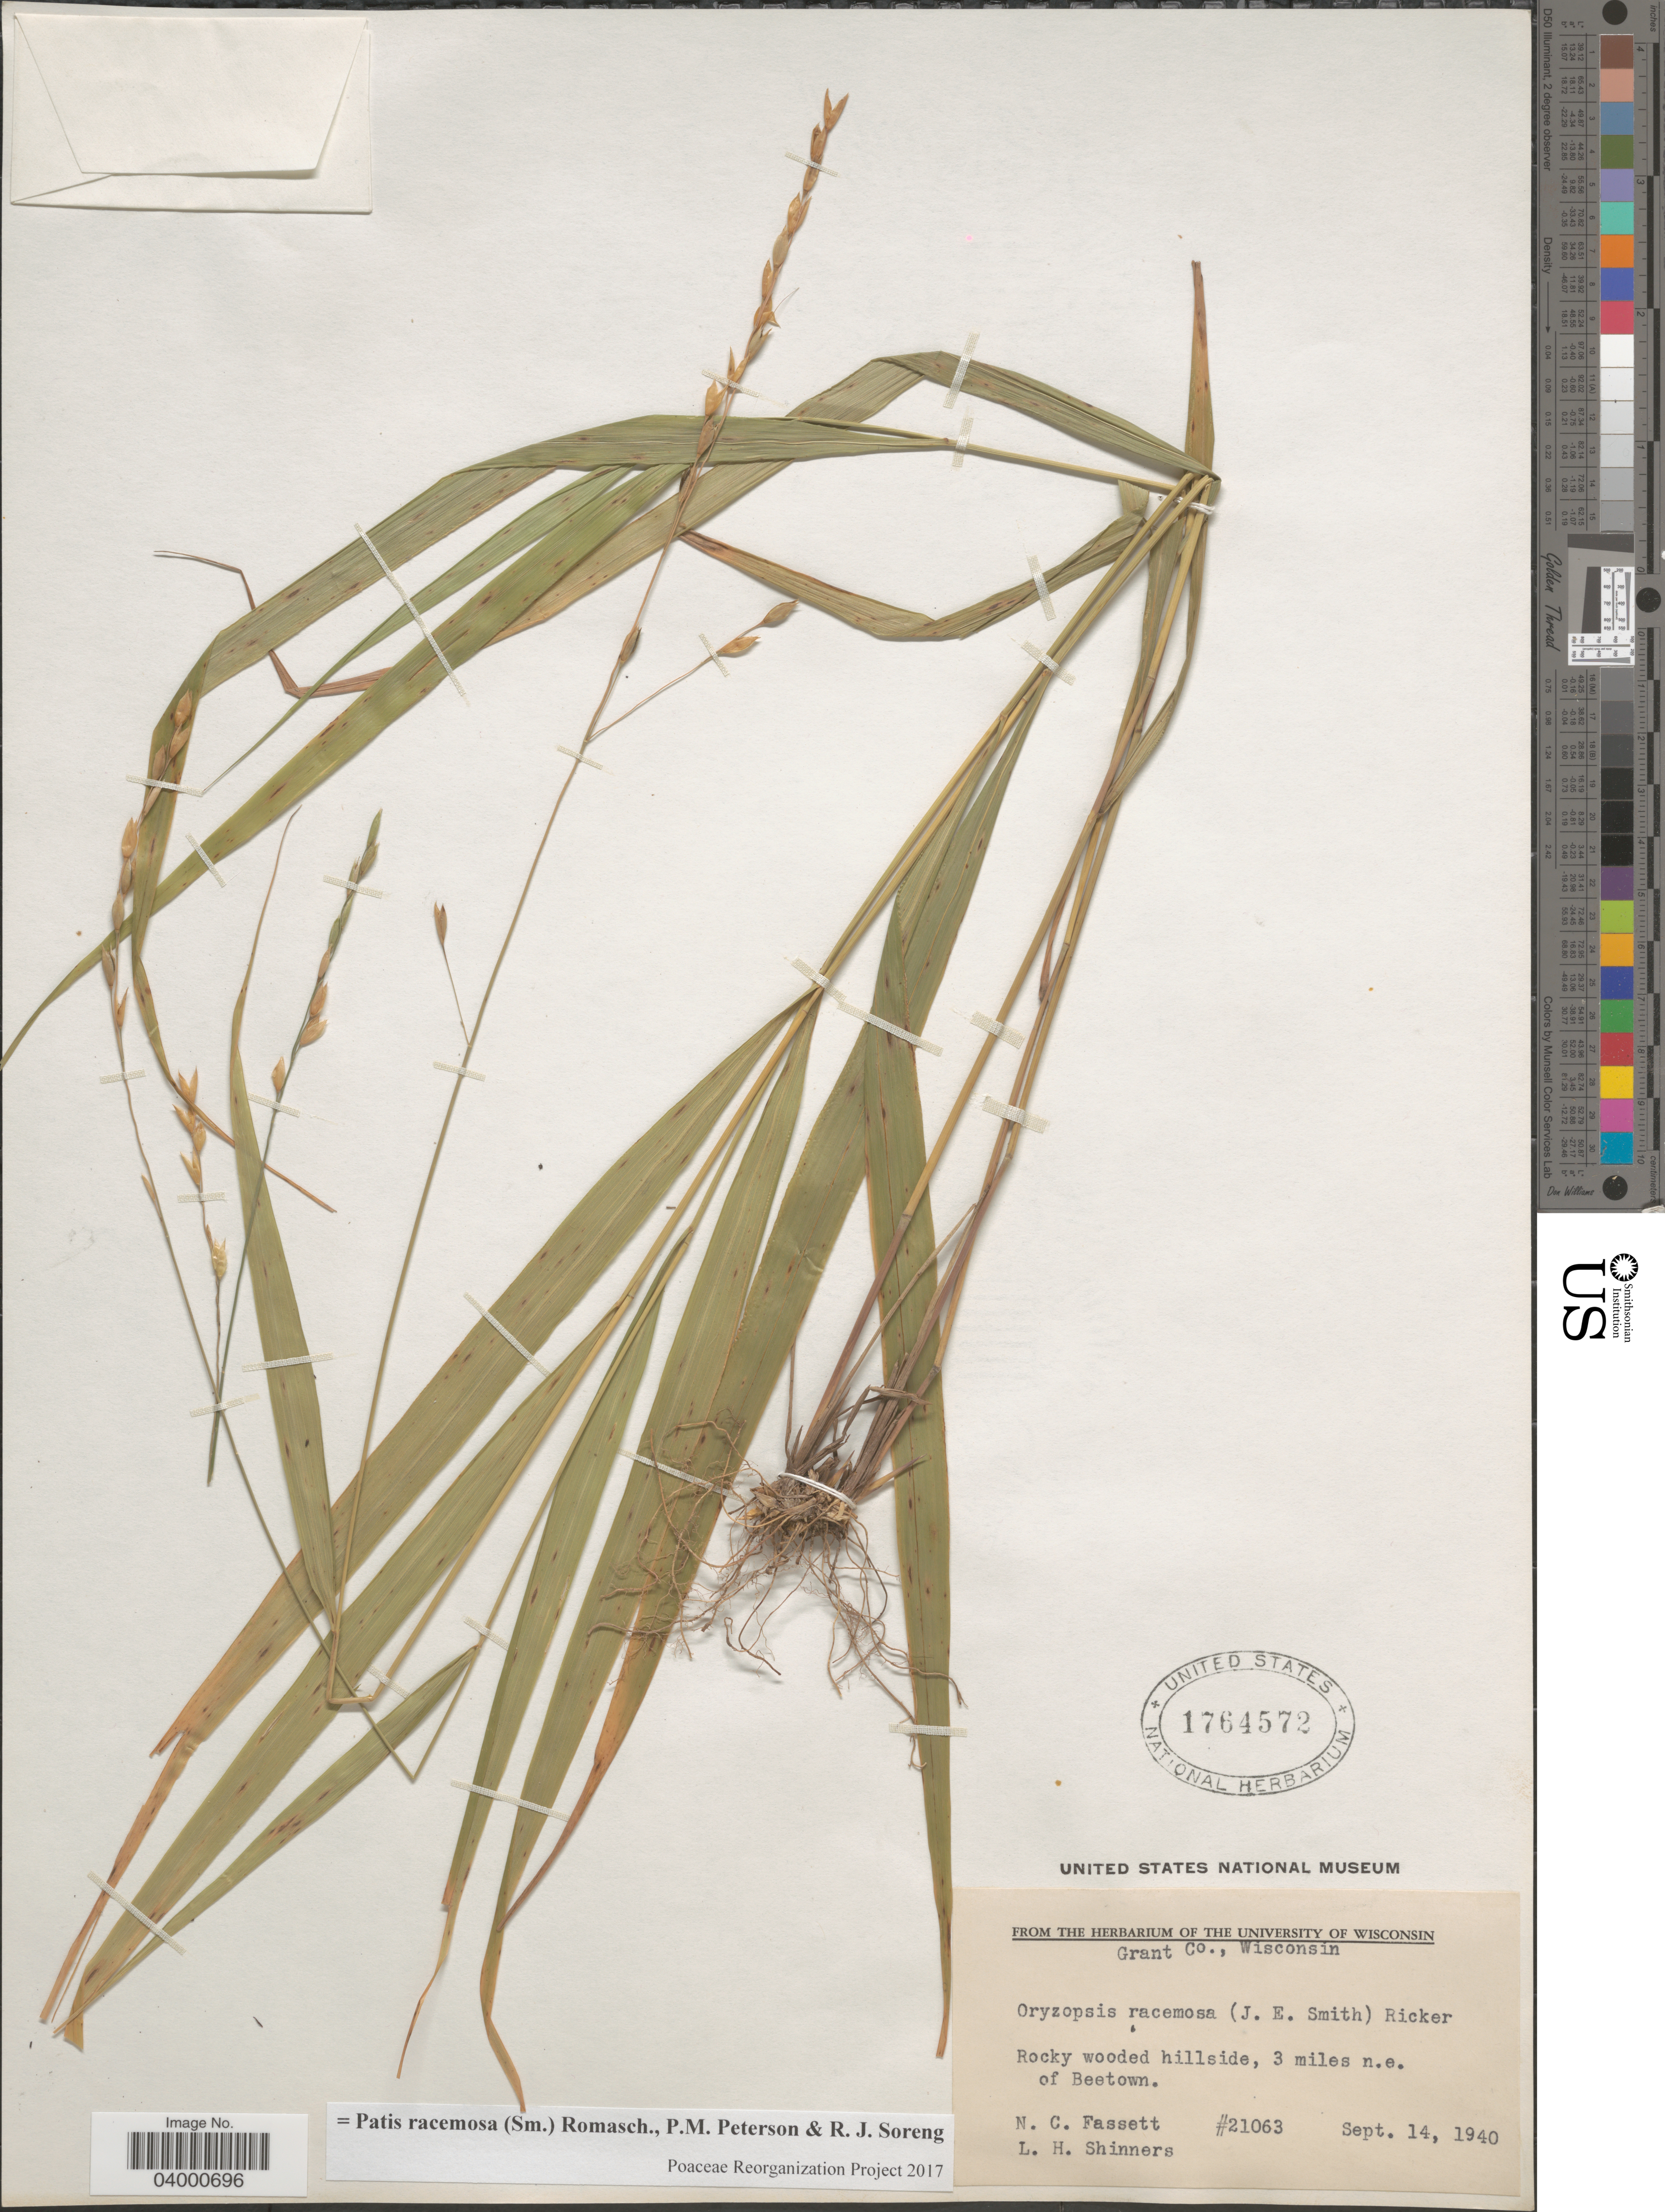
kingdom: Plantae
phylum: Tracheophyta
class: Liliopsida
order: Poales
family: Poaceae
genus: Patis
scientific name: Patis racemosa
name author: (Sm.) Romasch. et al.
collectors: N. C. Fassett & L. H. Shinners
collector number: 21063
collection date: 1940-09-14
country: United States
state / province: Wisconsin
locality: Grant Co. Rocky wooded hillside, 3 miles n.e. of Beetown.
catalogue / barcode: US 1764572